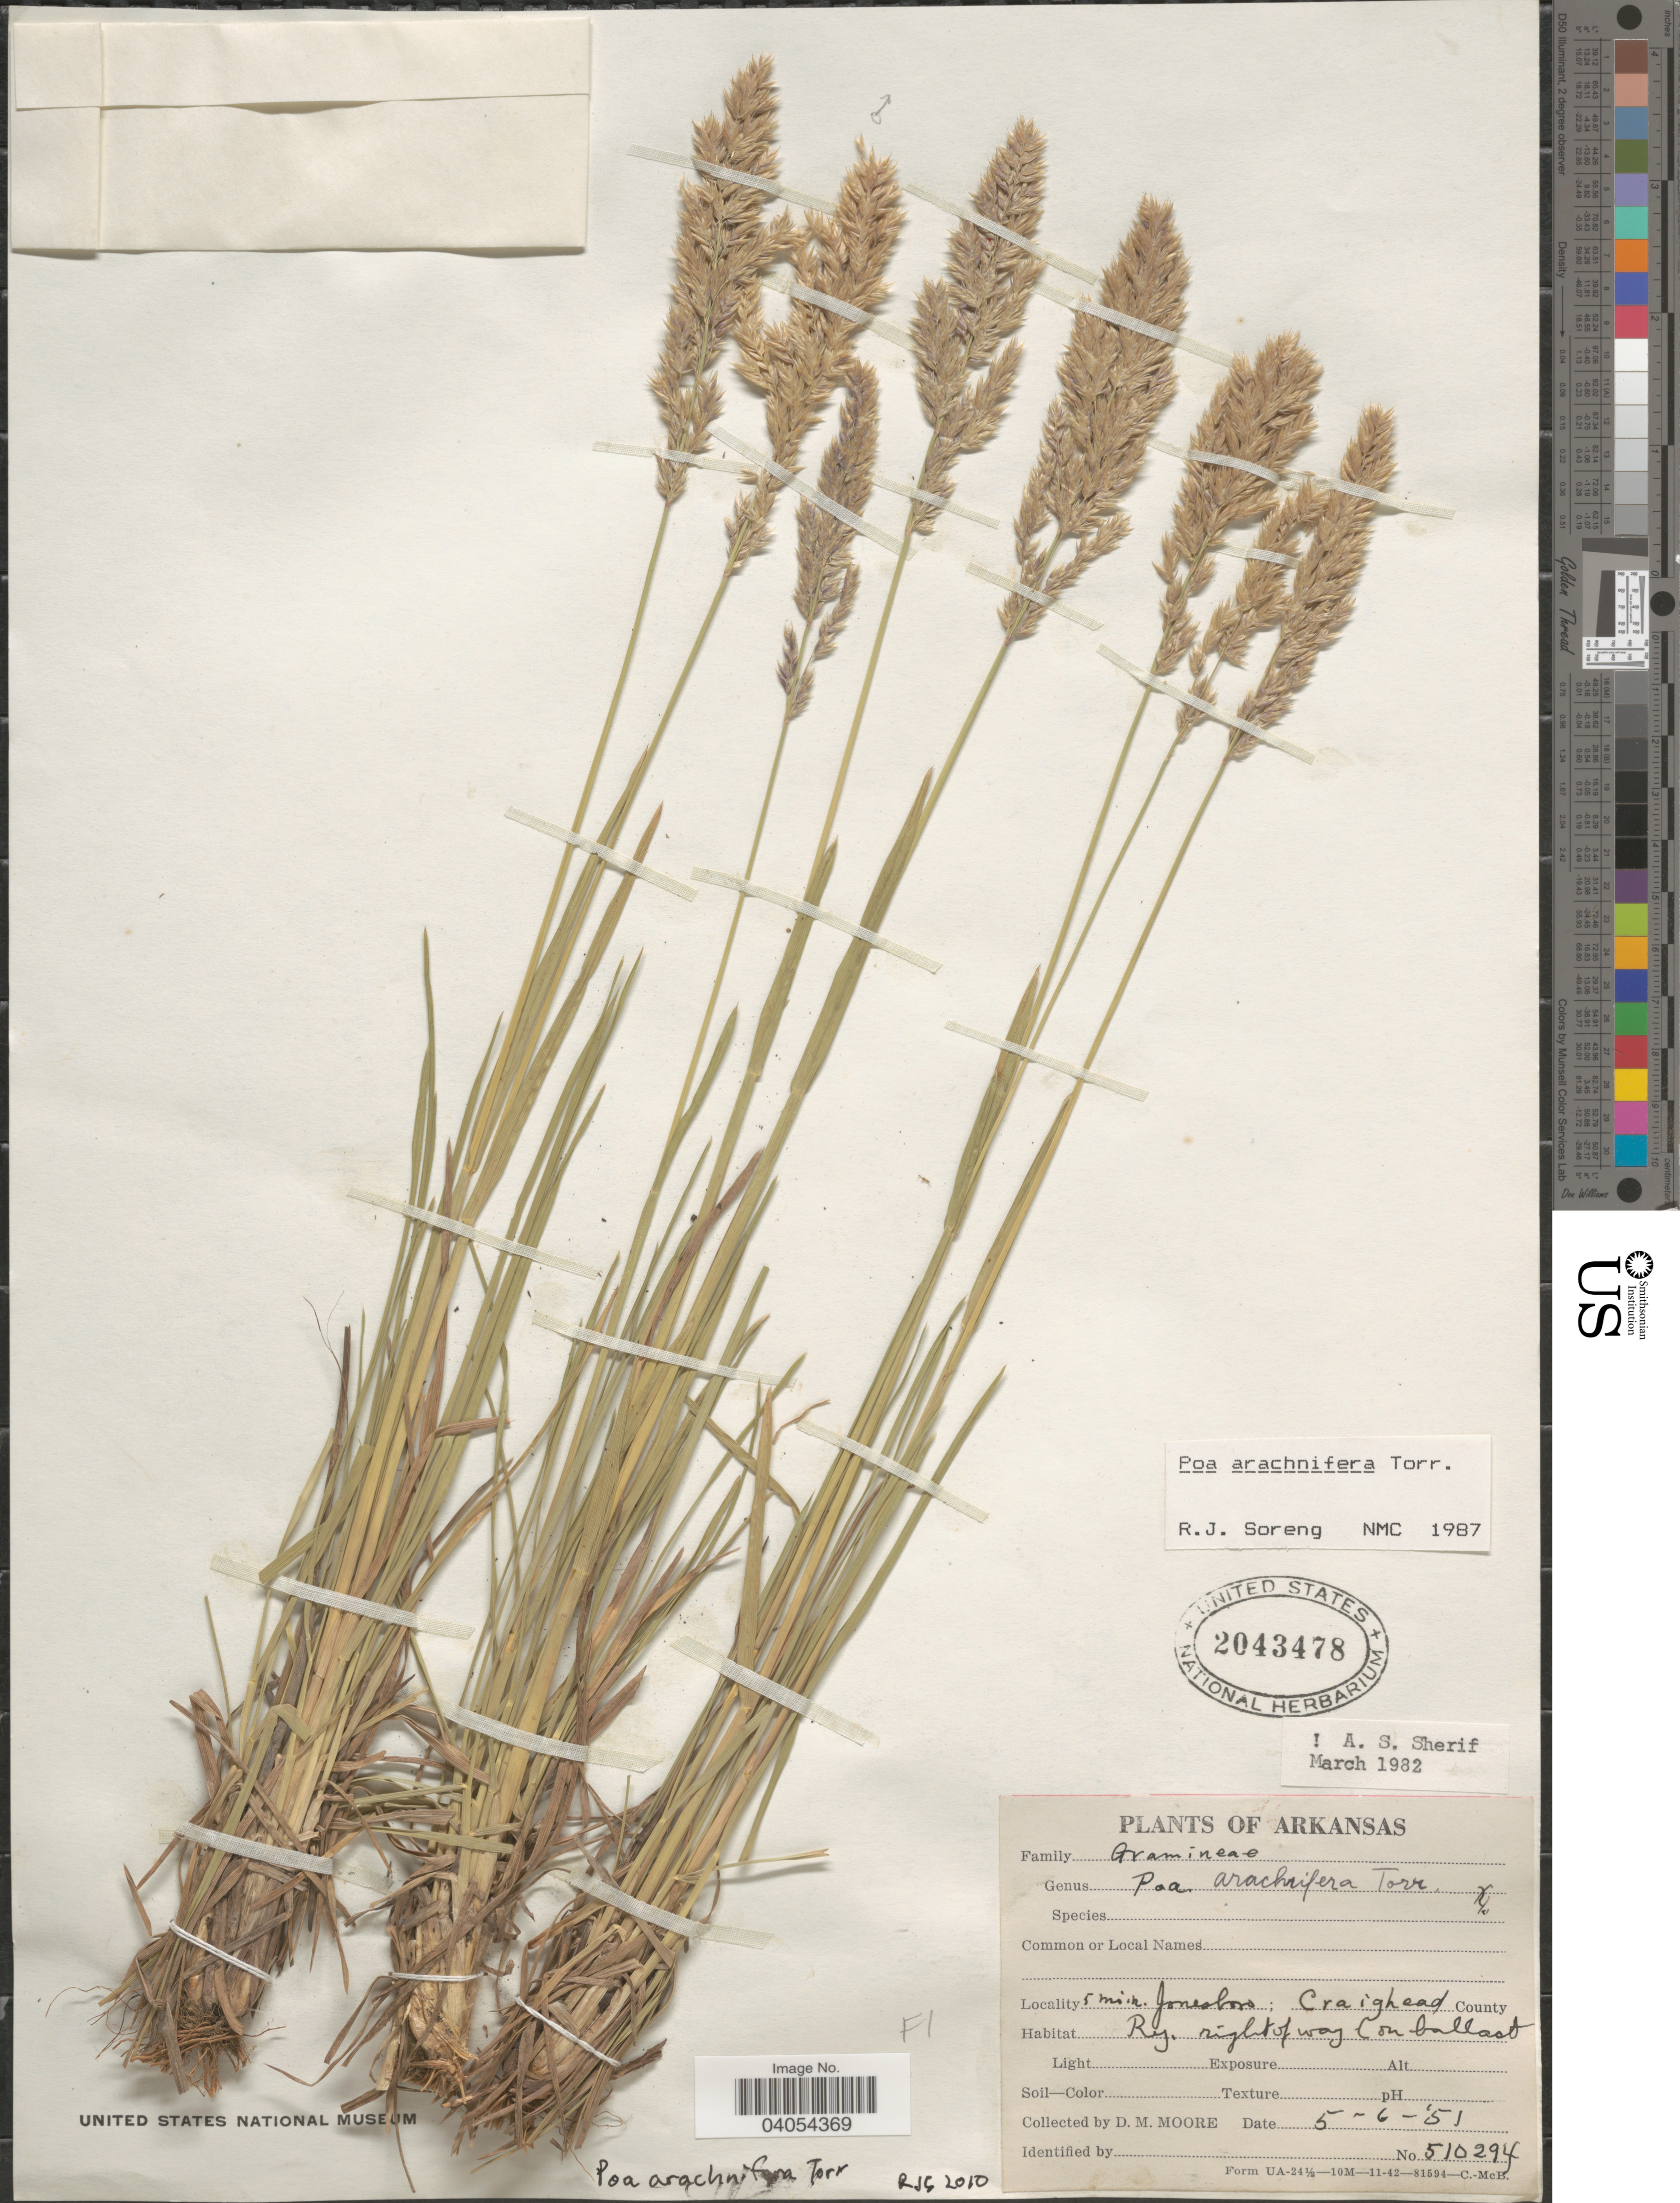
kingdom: Plantae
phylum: Tracheophyta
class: Liliopsida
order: Poales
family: Poaceae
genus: Poa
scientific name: Poa arachnifera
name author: Torr.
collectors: D. Moore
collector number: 510294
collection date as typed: Transcribed d/m/y: 6/5/51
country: United States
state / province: Arkansas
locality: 5 mi. n. Jonesboro; Craighead County. Ry. right of way.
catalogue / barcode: US 2043478